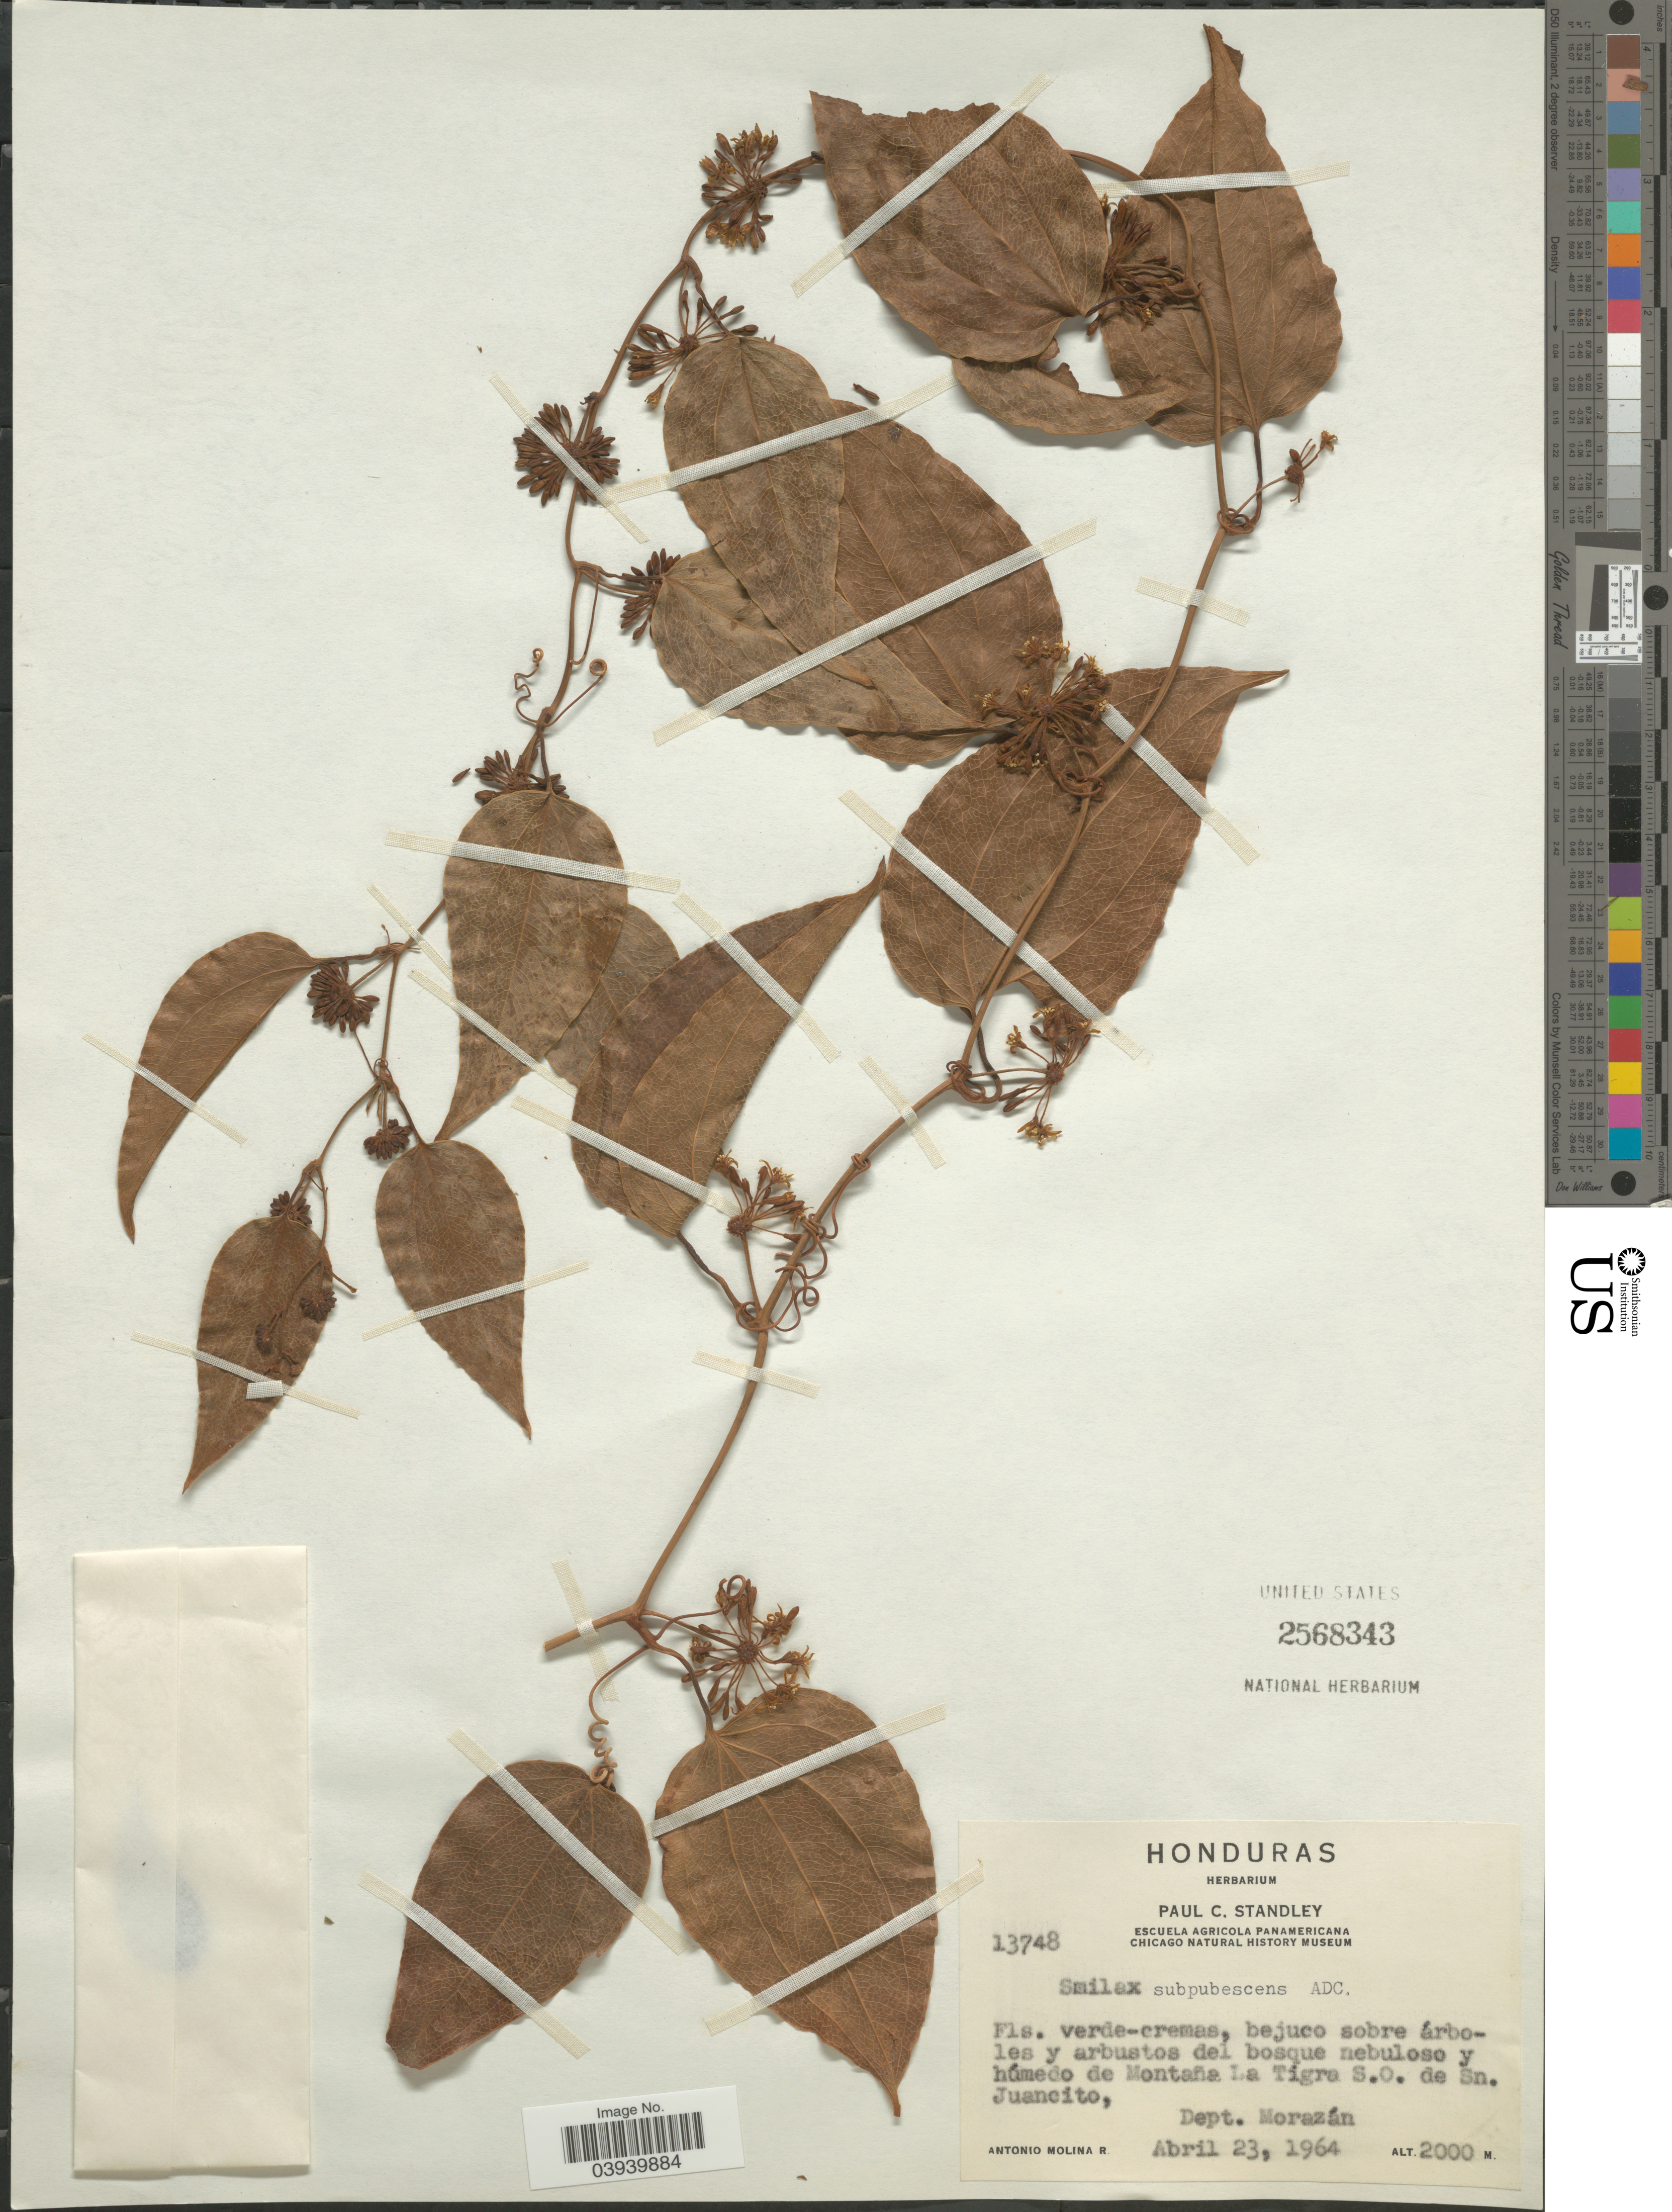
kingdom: Plantae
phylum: Tracheophyta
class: Liliopsida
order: Liliales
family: Smilacaceae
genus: Smilax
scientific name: Smilax subpubescens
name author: A. DC.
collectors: A. Molina R.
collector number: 13748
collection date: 1964-04-23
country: Honduras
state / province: Fco. Morazán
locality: Bejuco sobre árboles y arbustos del bosque nebuloso y húmedo de Montaña La Tigra S.O. de Sn. Juancito. Dept. Morazán.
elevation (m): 2000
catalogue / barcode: US 2568343